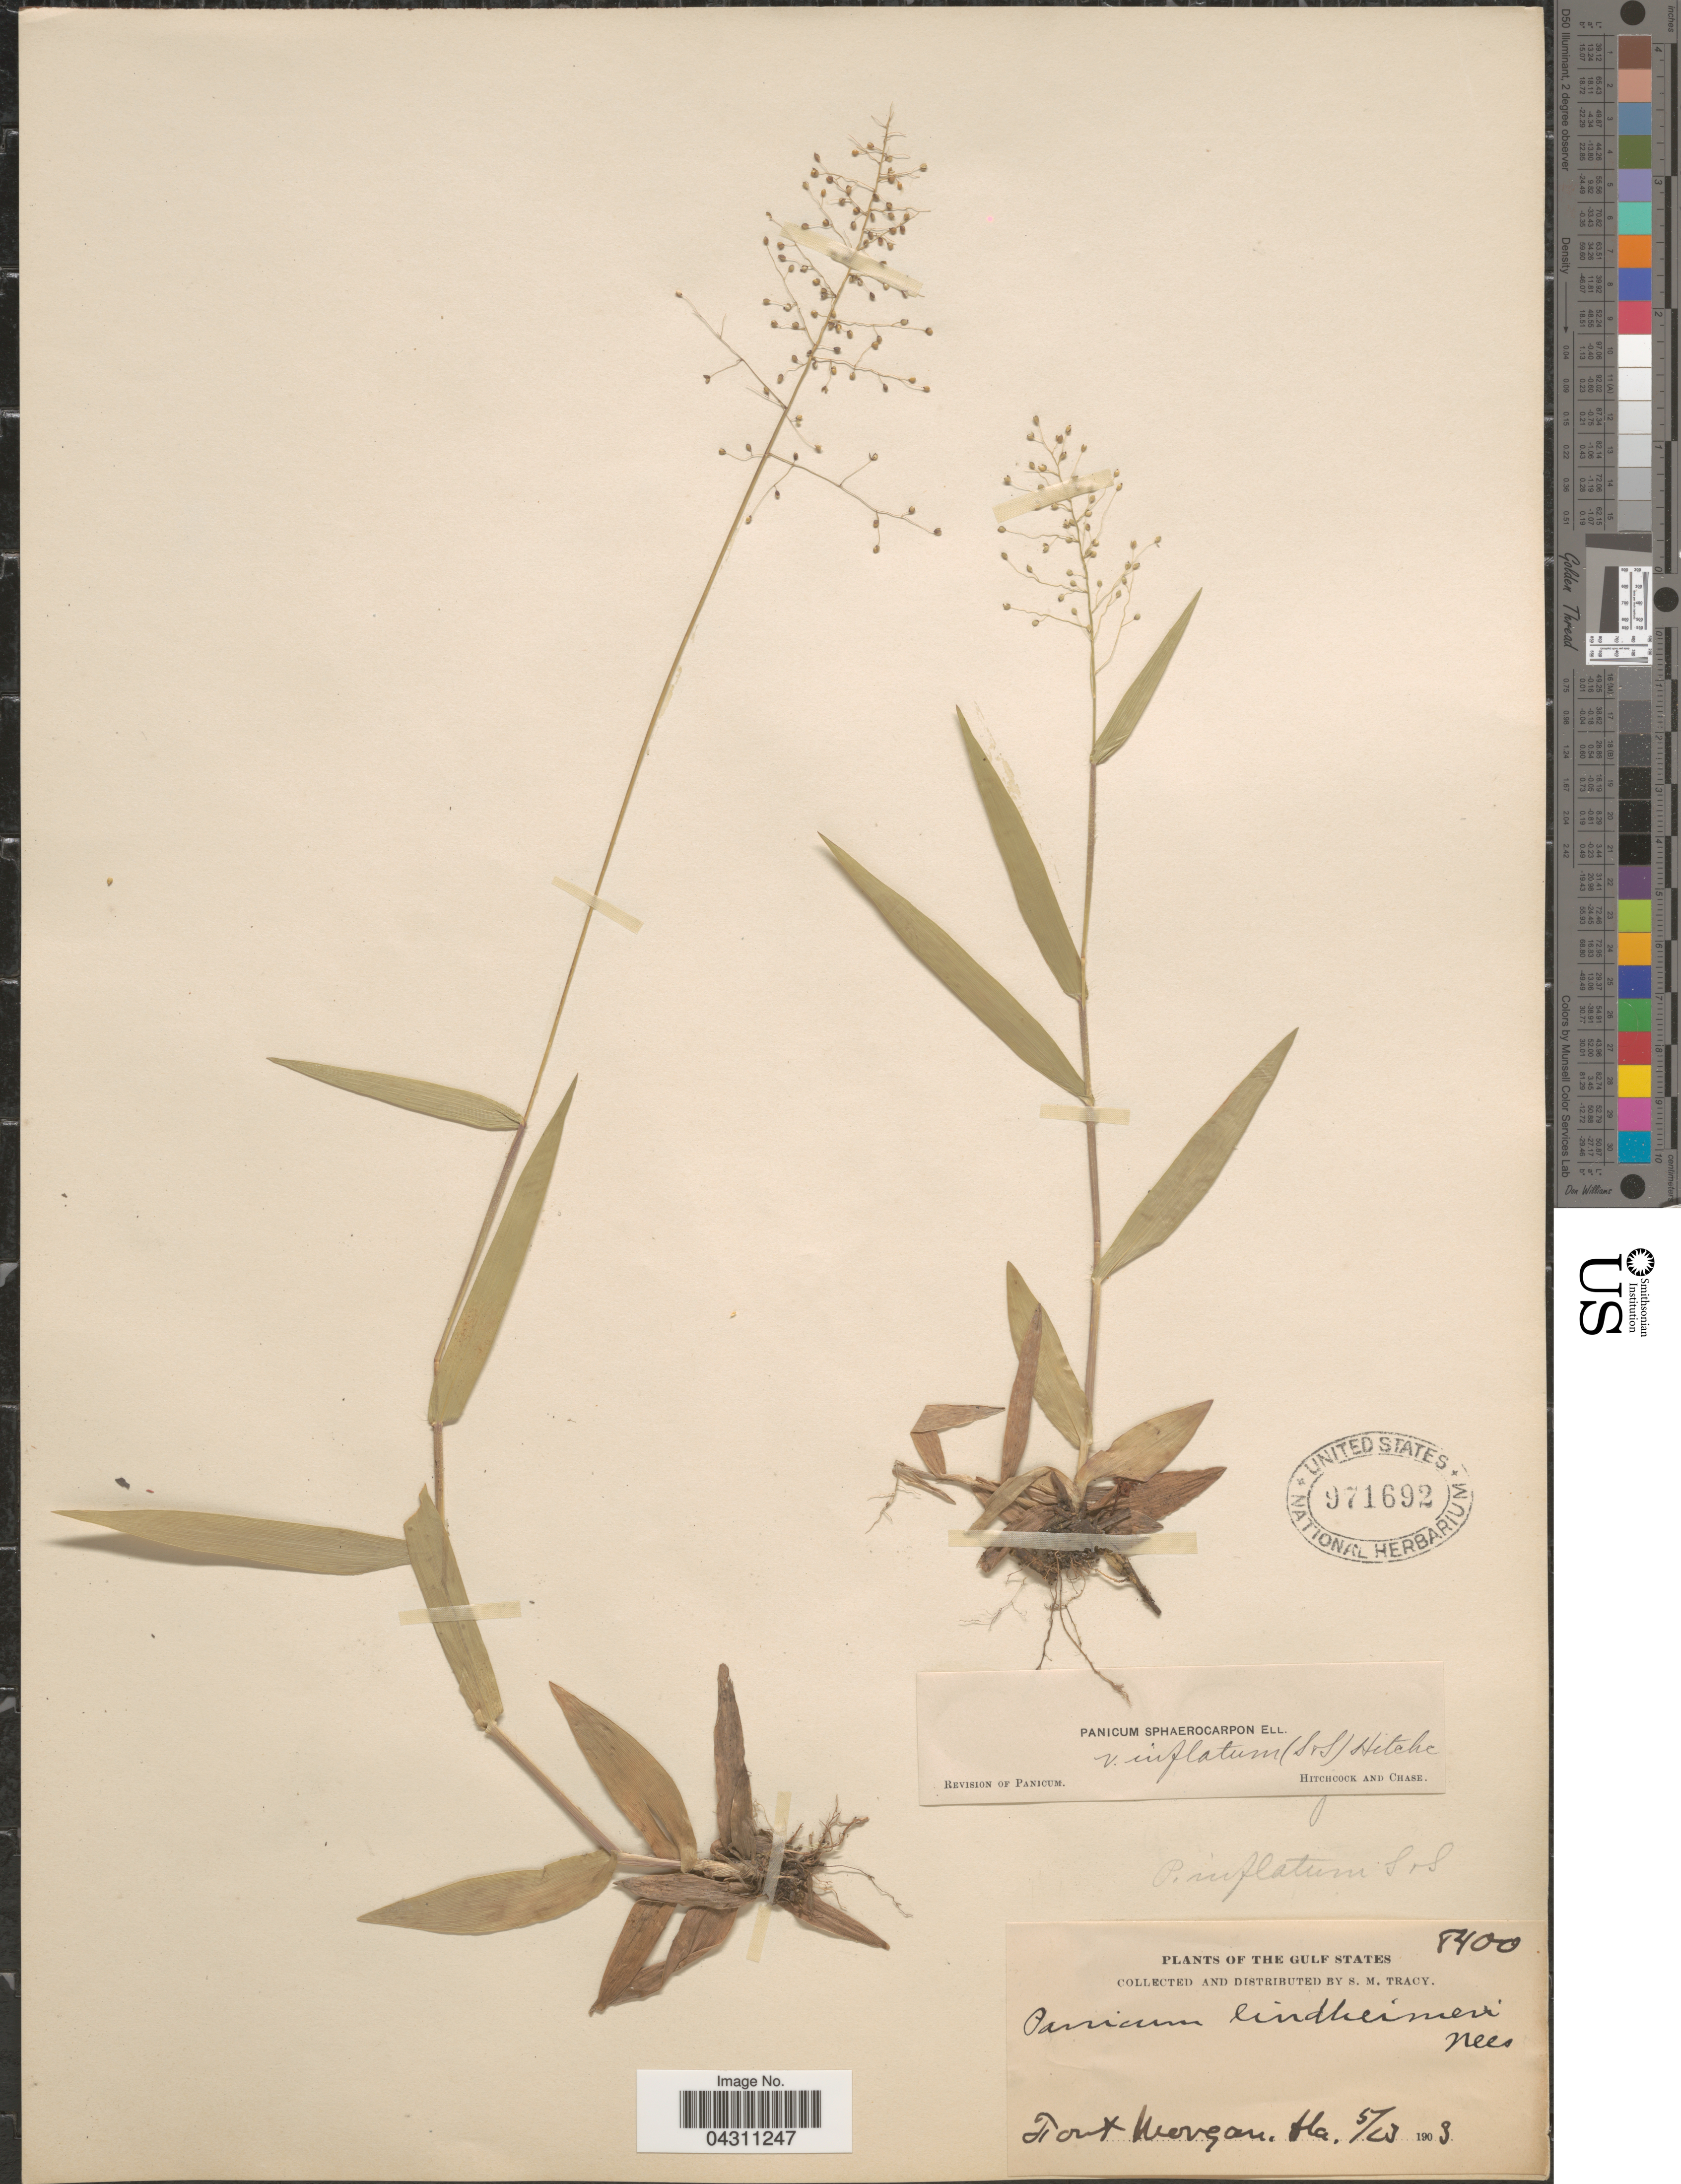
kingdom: Plantae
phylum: Tracheophyta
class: Liliopsida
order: Poales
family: Poaceae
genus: Dichanthelium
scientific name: Dichanthelium sphaerocarpon var. sphaerocarpon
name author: (Elliott) Gould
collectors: S. M. Tracy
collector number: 8400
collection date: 1903-05-23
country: United States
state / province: Alabama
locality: The Gulf States. Fort Morgan.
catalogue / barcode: US 971692